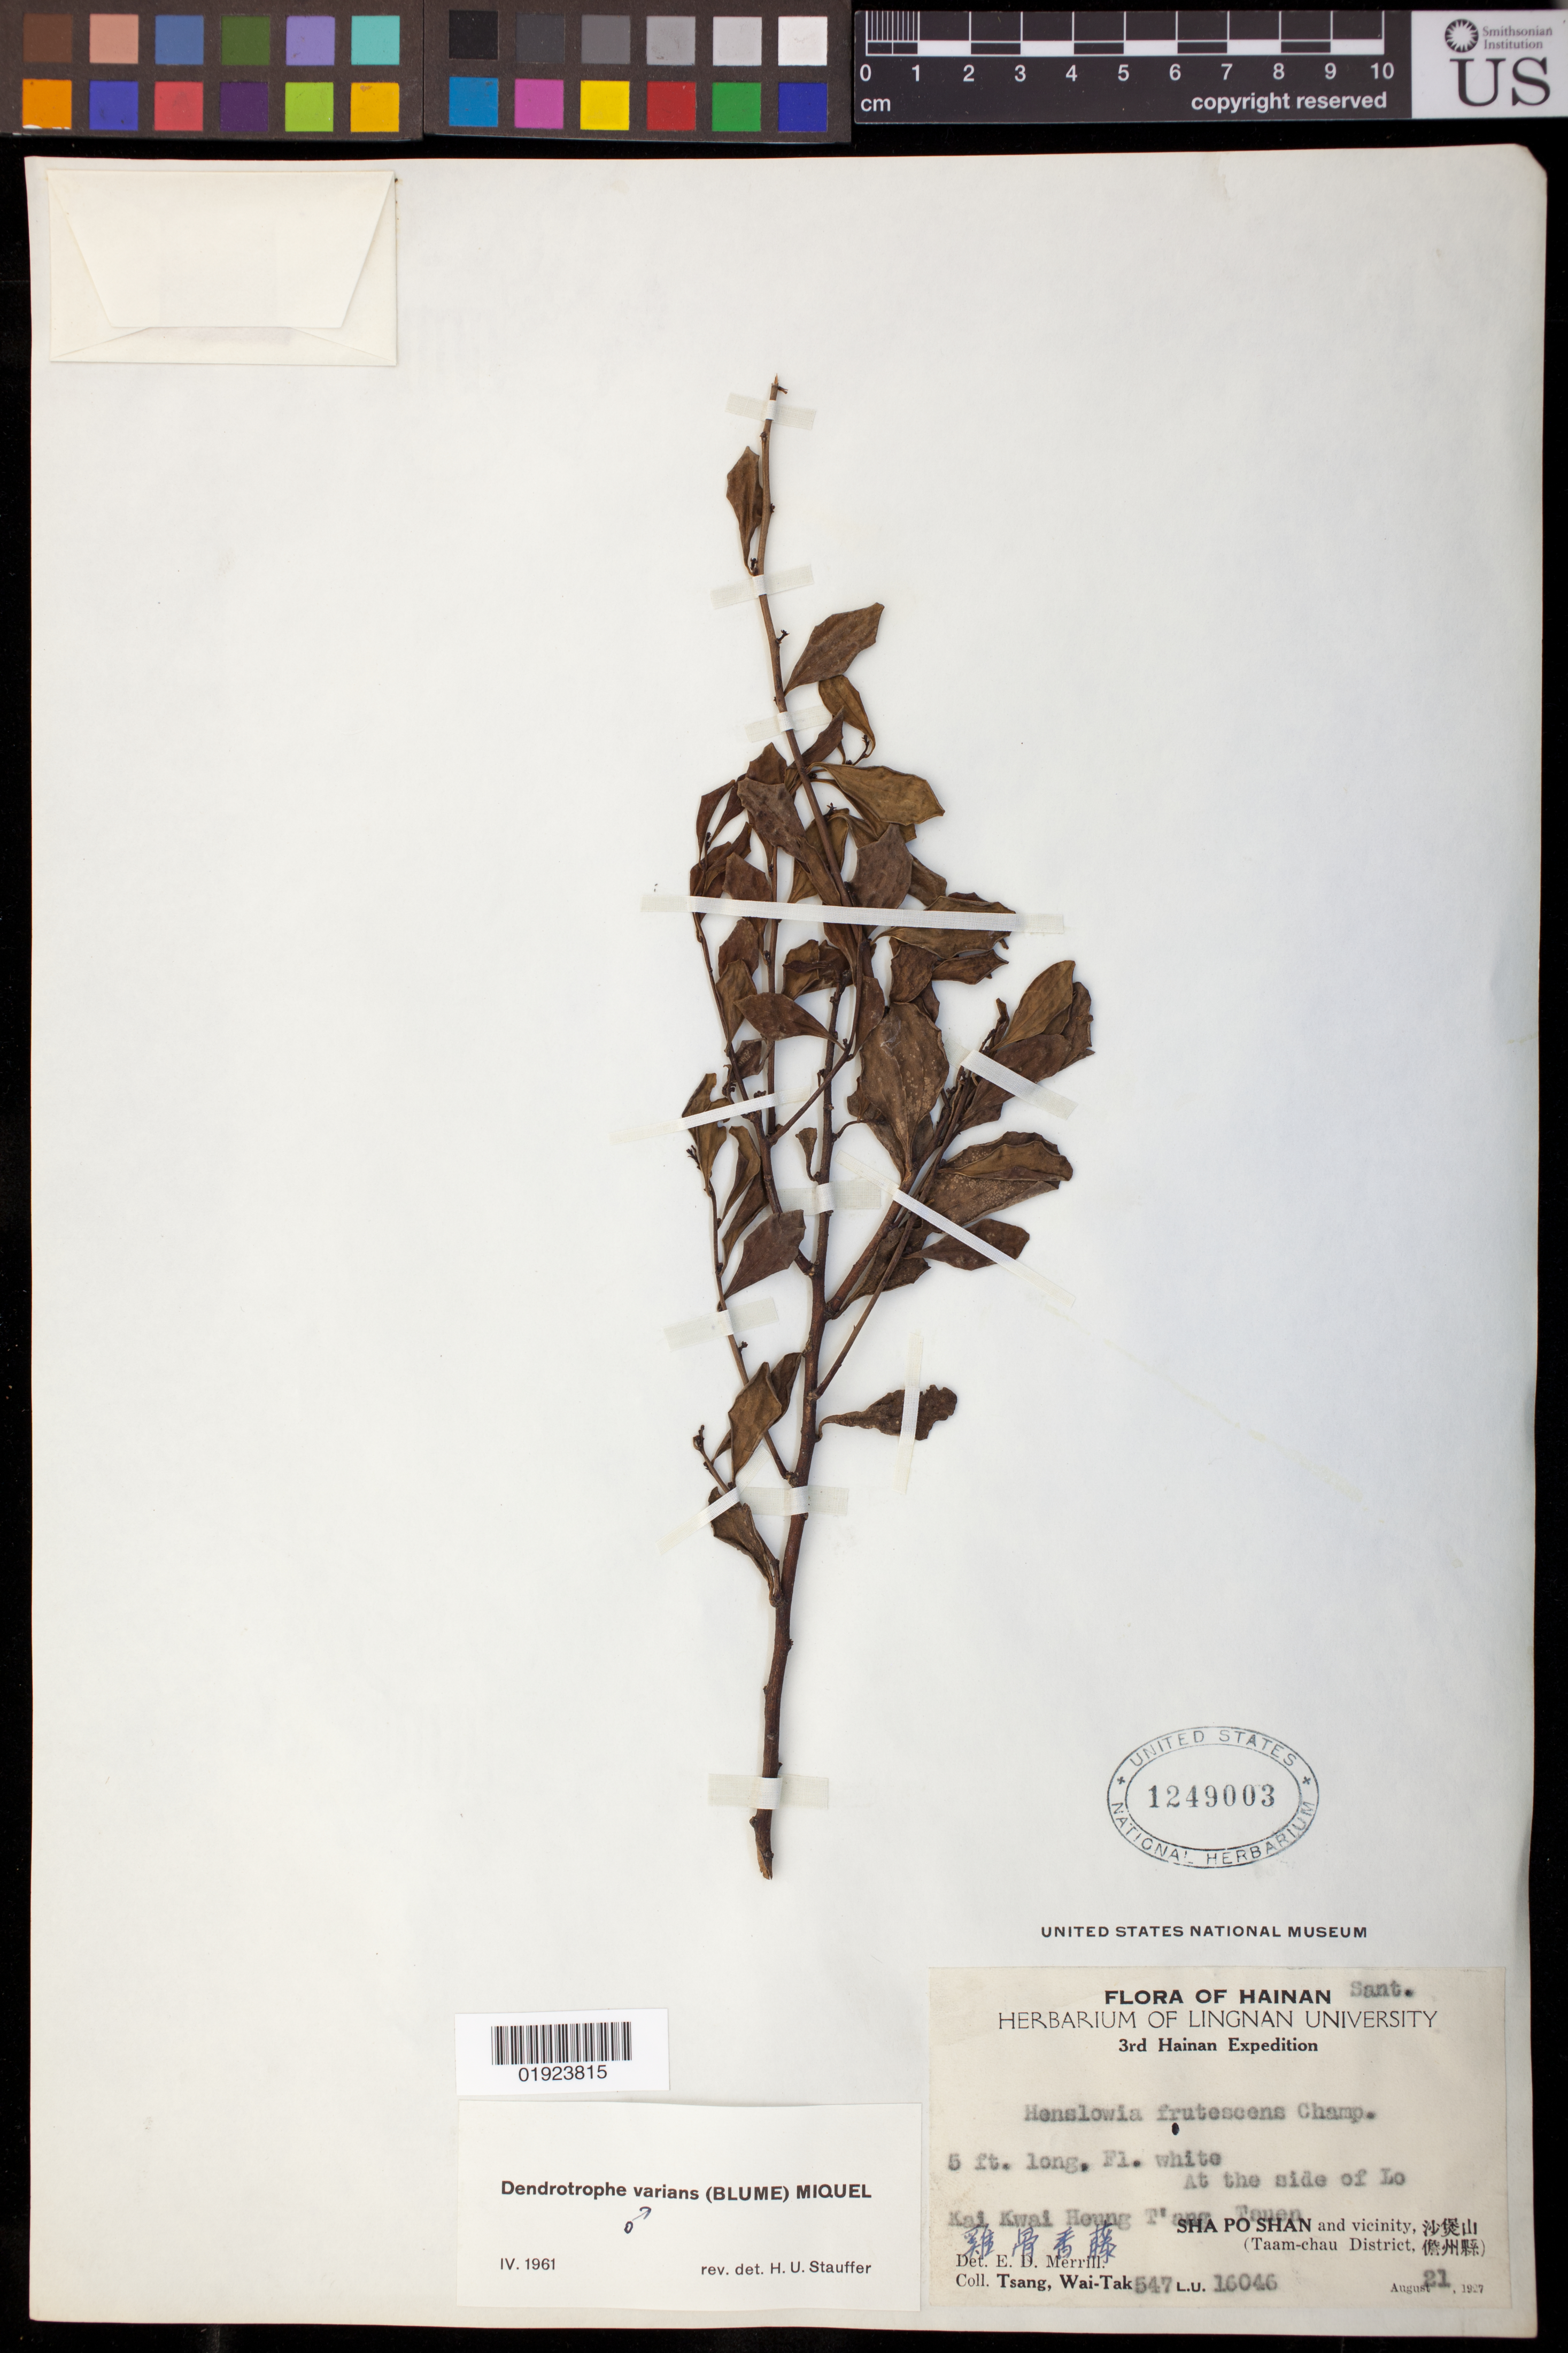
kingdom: Plantae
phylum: Tracheophyta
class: Magnoliopsida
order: Santalales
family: Amphorogynaceae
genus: Dendrotrophe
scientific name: Dendrotrophe varians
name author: (Blume) Miq.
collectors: W. T. Tsang & L.U.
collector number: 547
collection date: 1927-08-21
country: China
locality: At the side of Lo Kai Kwai Heung T'ang Tauen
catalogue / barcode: US 1249003